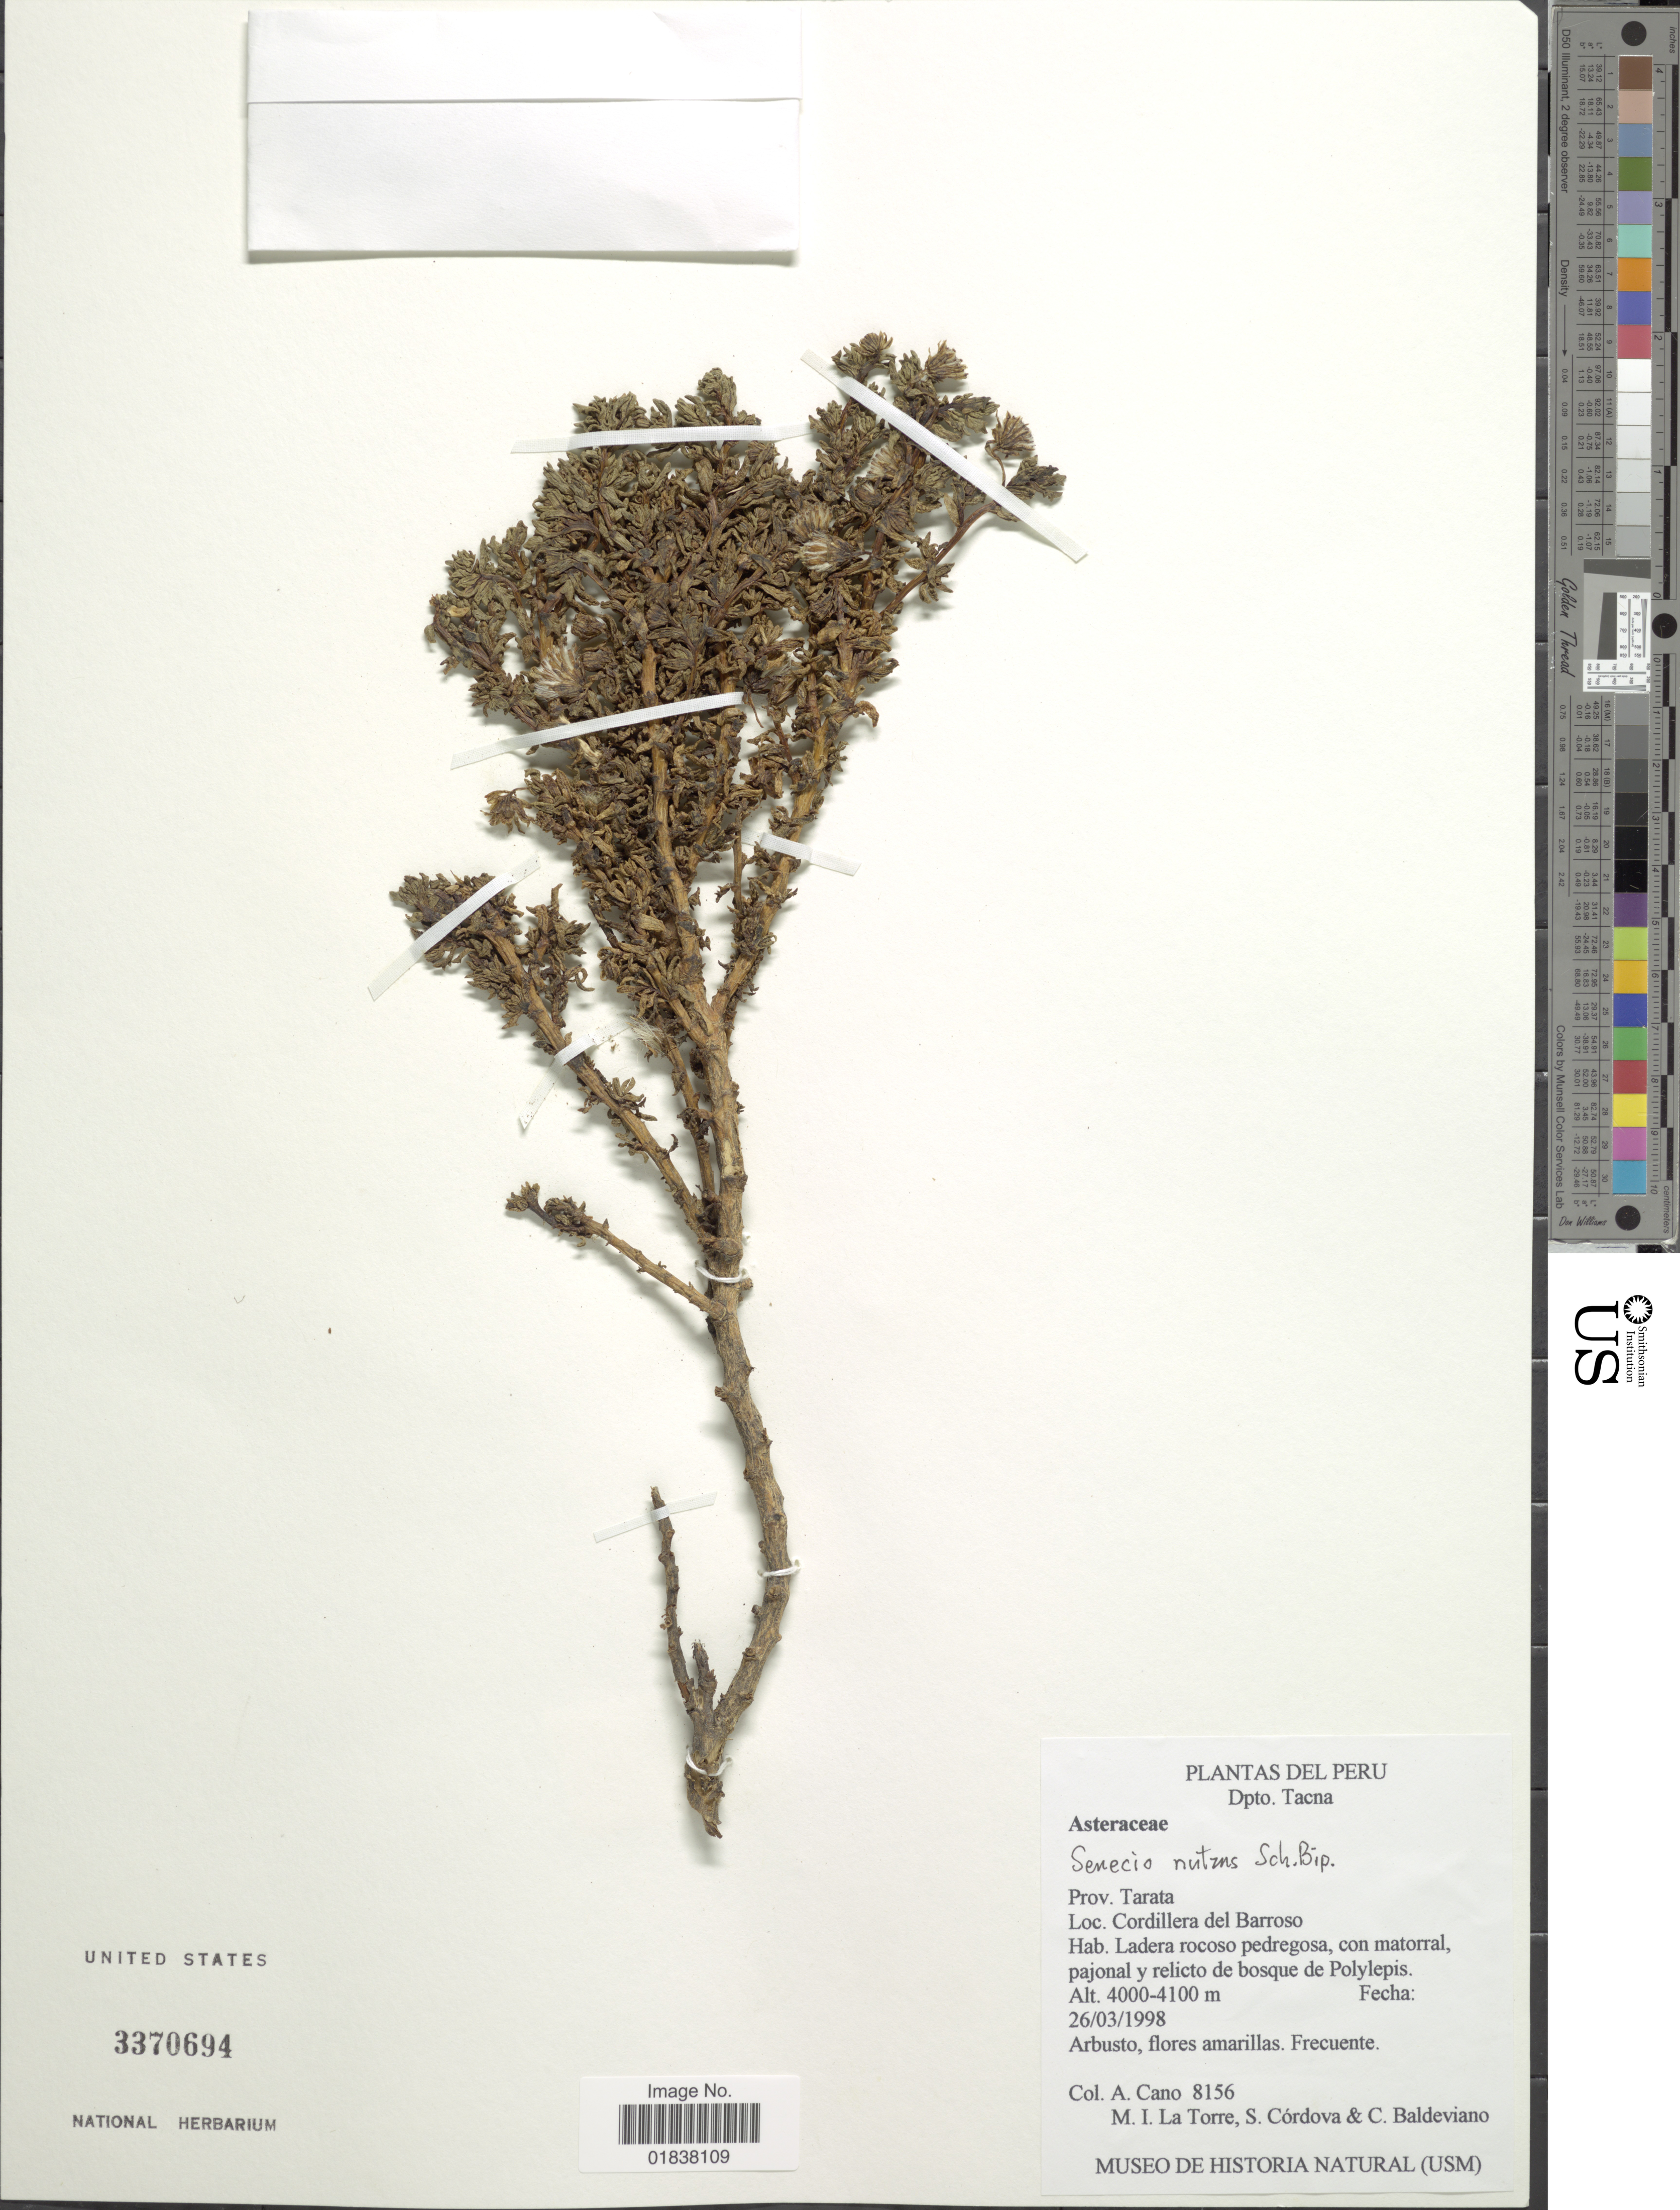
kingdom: Plantae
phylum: Tracheophyta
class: Magnoliopsida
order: Asterales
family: Asteraceae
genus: Senecio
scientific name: Senecio nutans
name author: Sch. Bip.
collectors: A. Cano, M. I. La Torre, S. Cordova & C. Baldeviano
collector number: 8156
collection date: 1998-03-26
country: Peru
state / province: Tacna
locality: Prov. Tarata, Cordillera del Barroso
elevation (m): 4000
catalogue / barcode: US 3370694